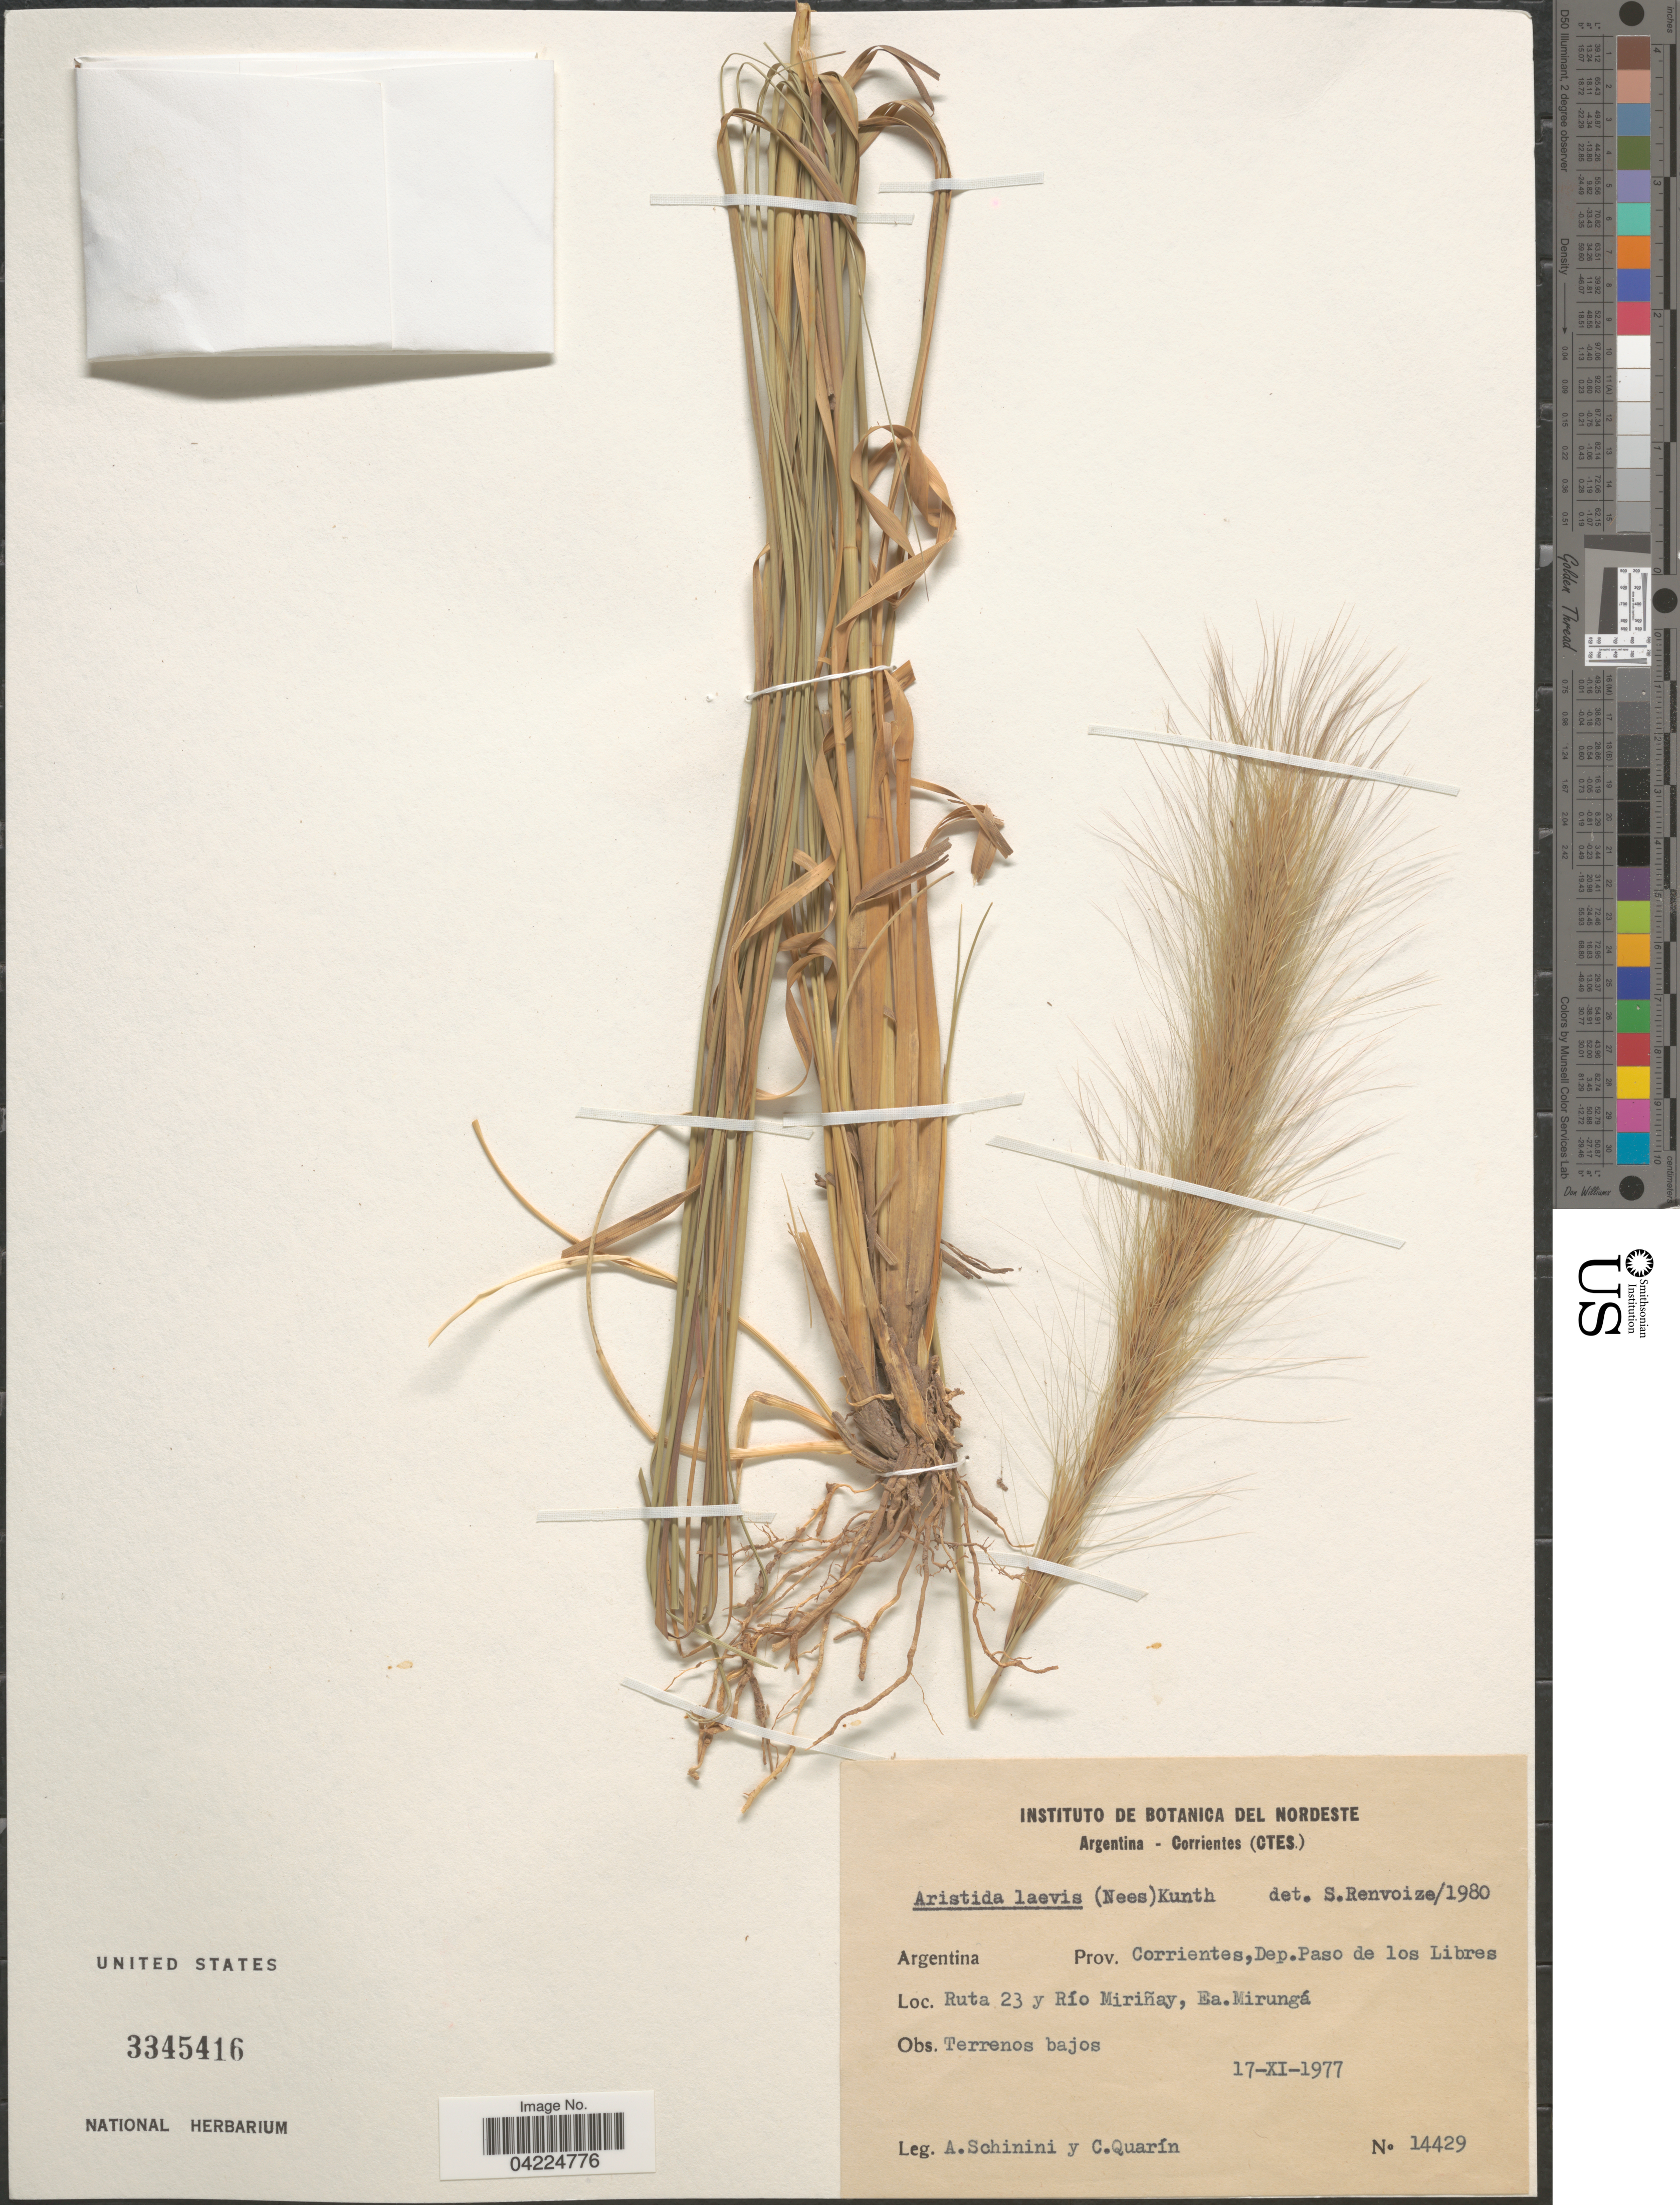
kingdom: Plantae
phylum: Tracheophyta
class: Liliopsida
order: Poales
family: Poaceae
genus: Aristida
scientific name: Aristida laevis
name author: Kunth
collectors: A. Schinini & C. Quarín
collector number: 14429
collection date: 1977-11-17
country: Argentina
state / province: Corrientes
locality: Dep. Paso de los Libres. Ruta 23 y Río Miriñay, Ea. Mirungá.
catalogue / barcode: US 3345416